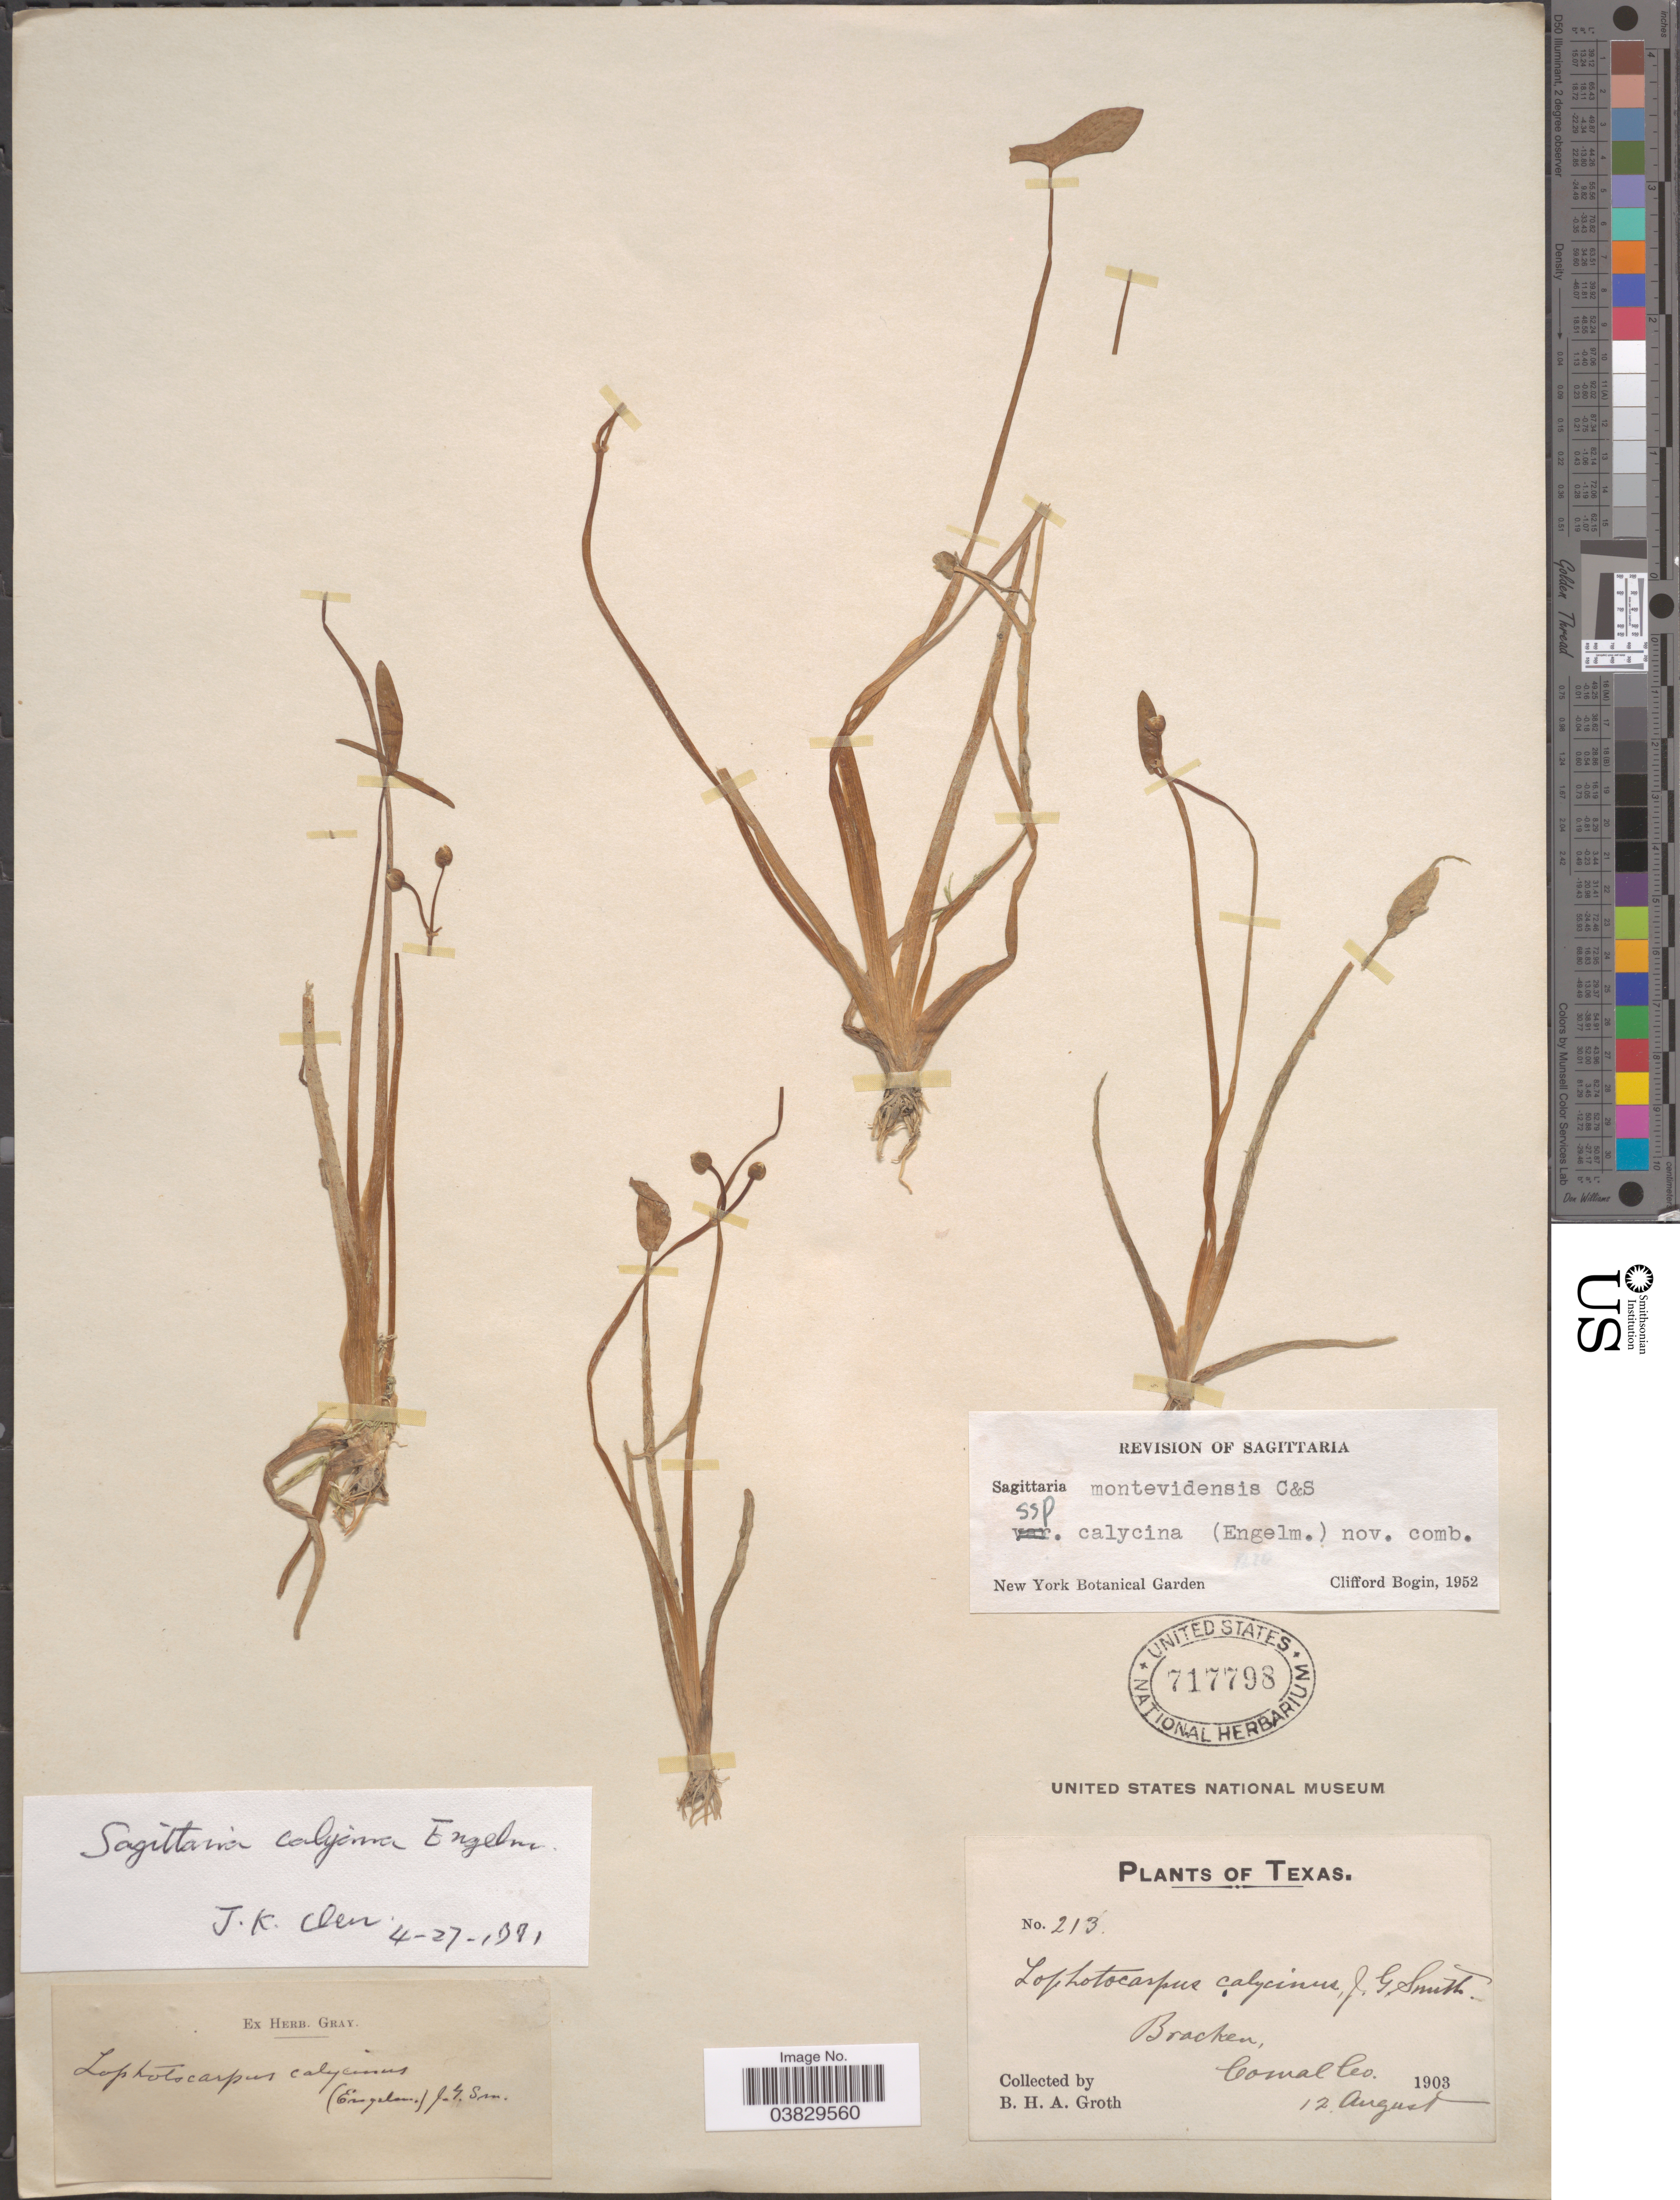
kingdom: Plantae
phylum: Tracheophyta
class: Liliopsida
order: Alismatales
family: Alismataceae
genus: Sagittaria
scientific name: Sagittaria calycina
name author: Engelm.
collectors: B. Groth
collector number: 213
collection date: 1903-08-12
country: United States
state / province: Texas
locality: Bracken, Comal Co.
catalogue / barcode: US 717798